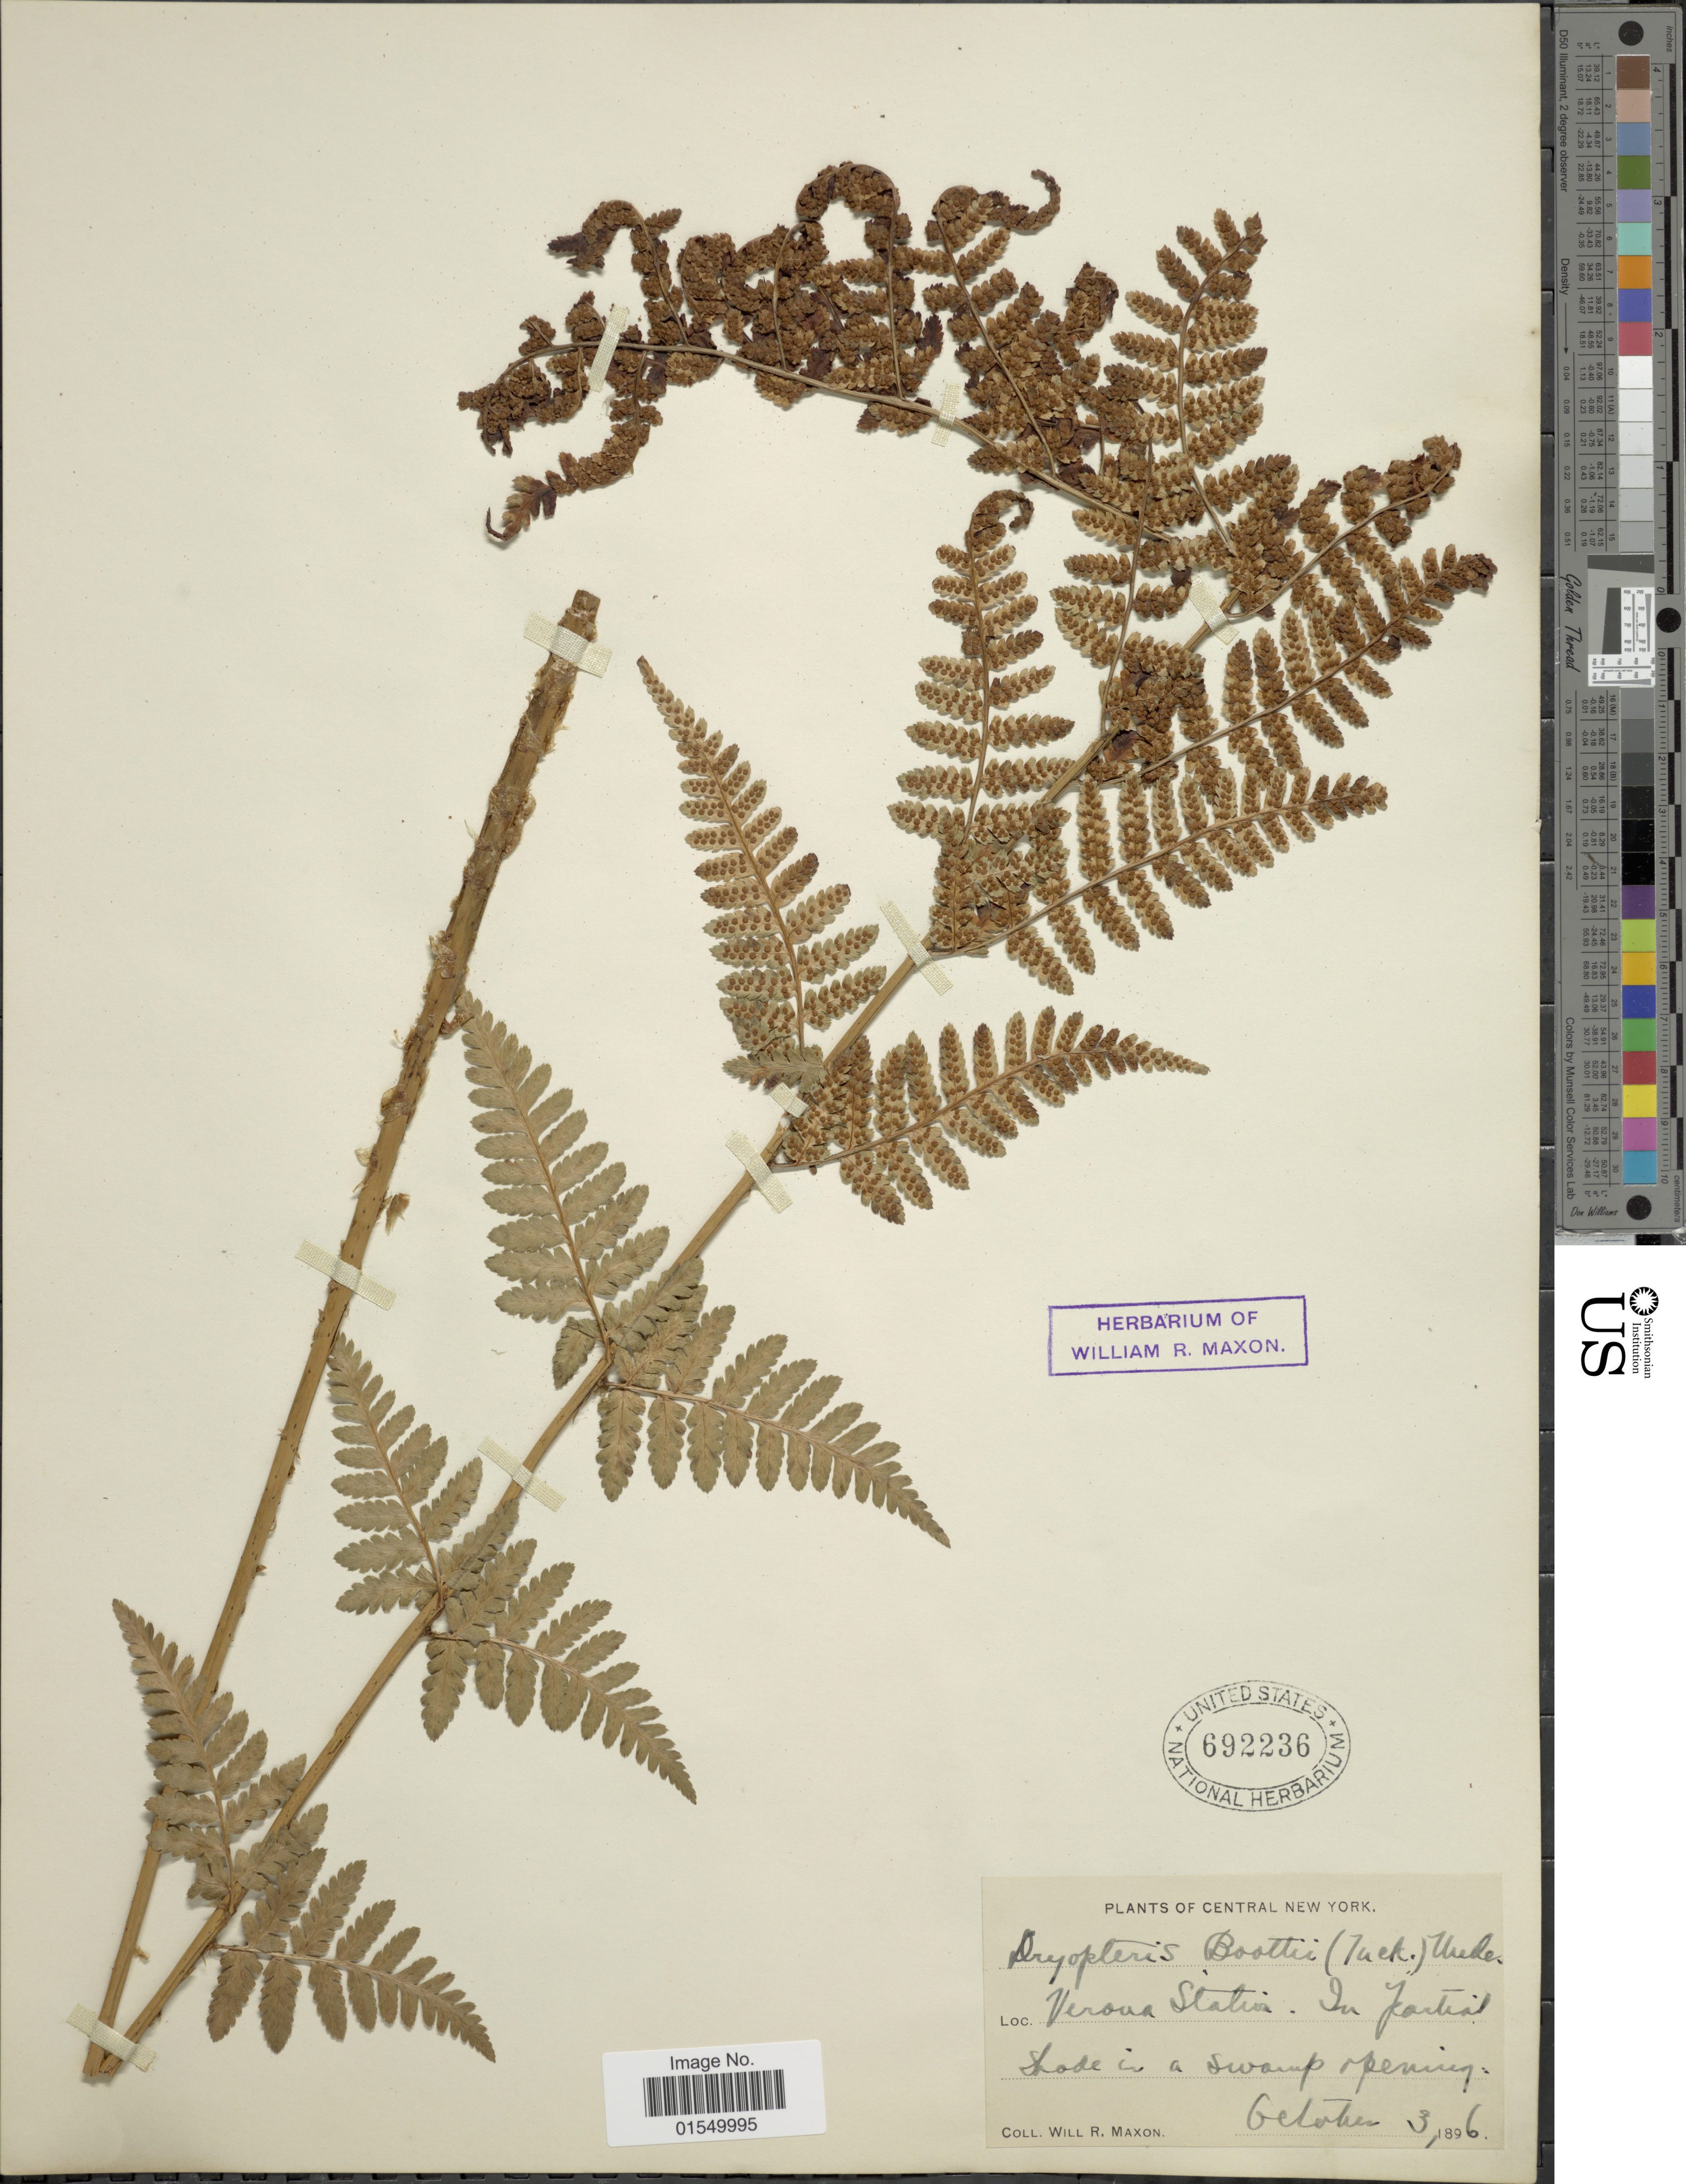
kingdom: Plantae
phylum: Tracheophyta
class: Polypodiopsida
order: Polypodiales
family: Dryopteridaceae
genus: Dryopteris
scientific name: Dryopteris x boottii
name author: Underw.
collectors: W. R. Maxon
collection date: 1896-10-03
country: United States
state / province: New York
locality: Verona Station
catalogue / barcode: US 692236